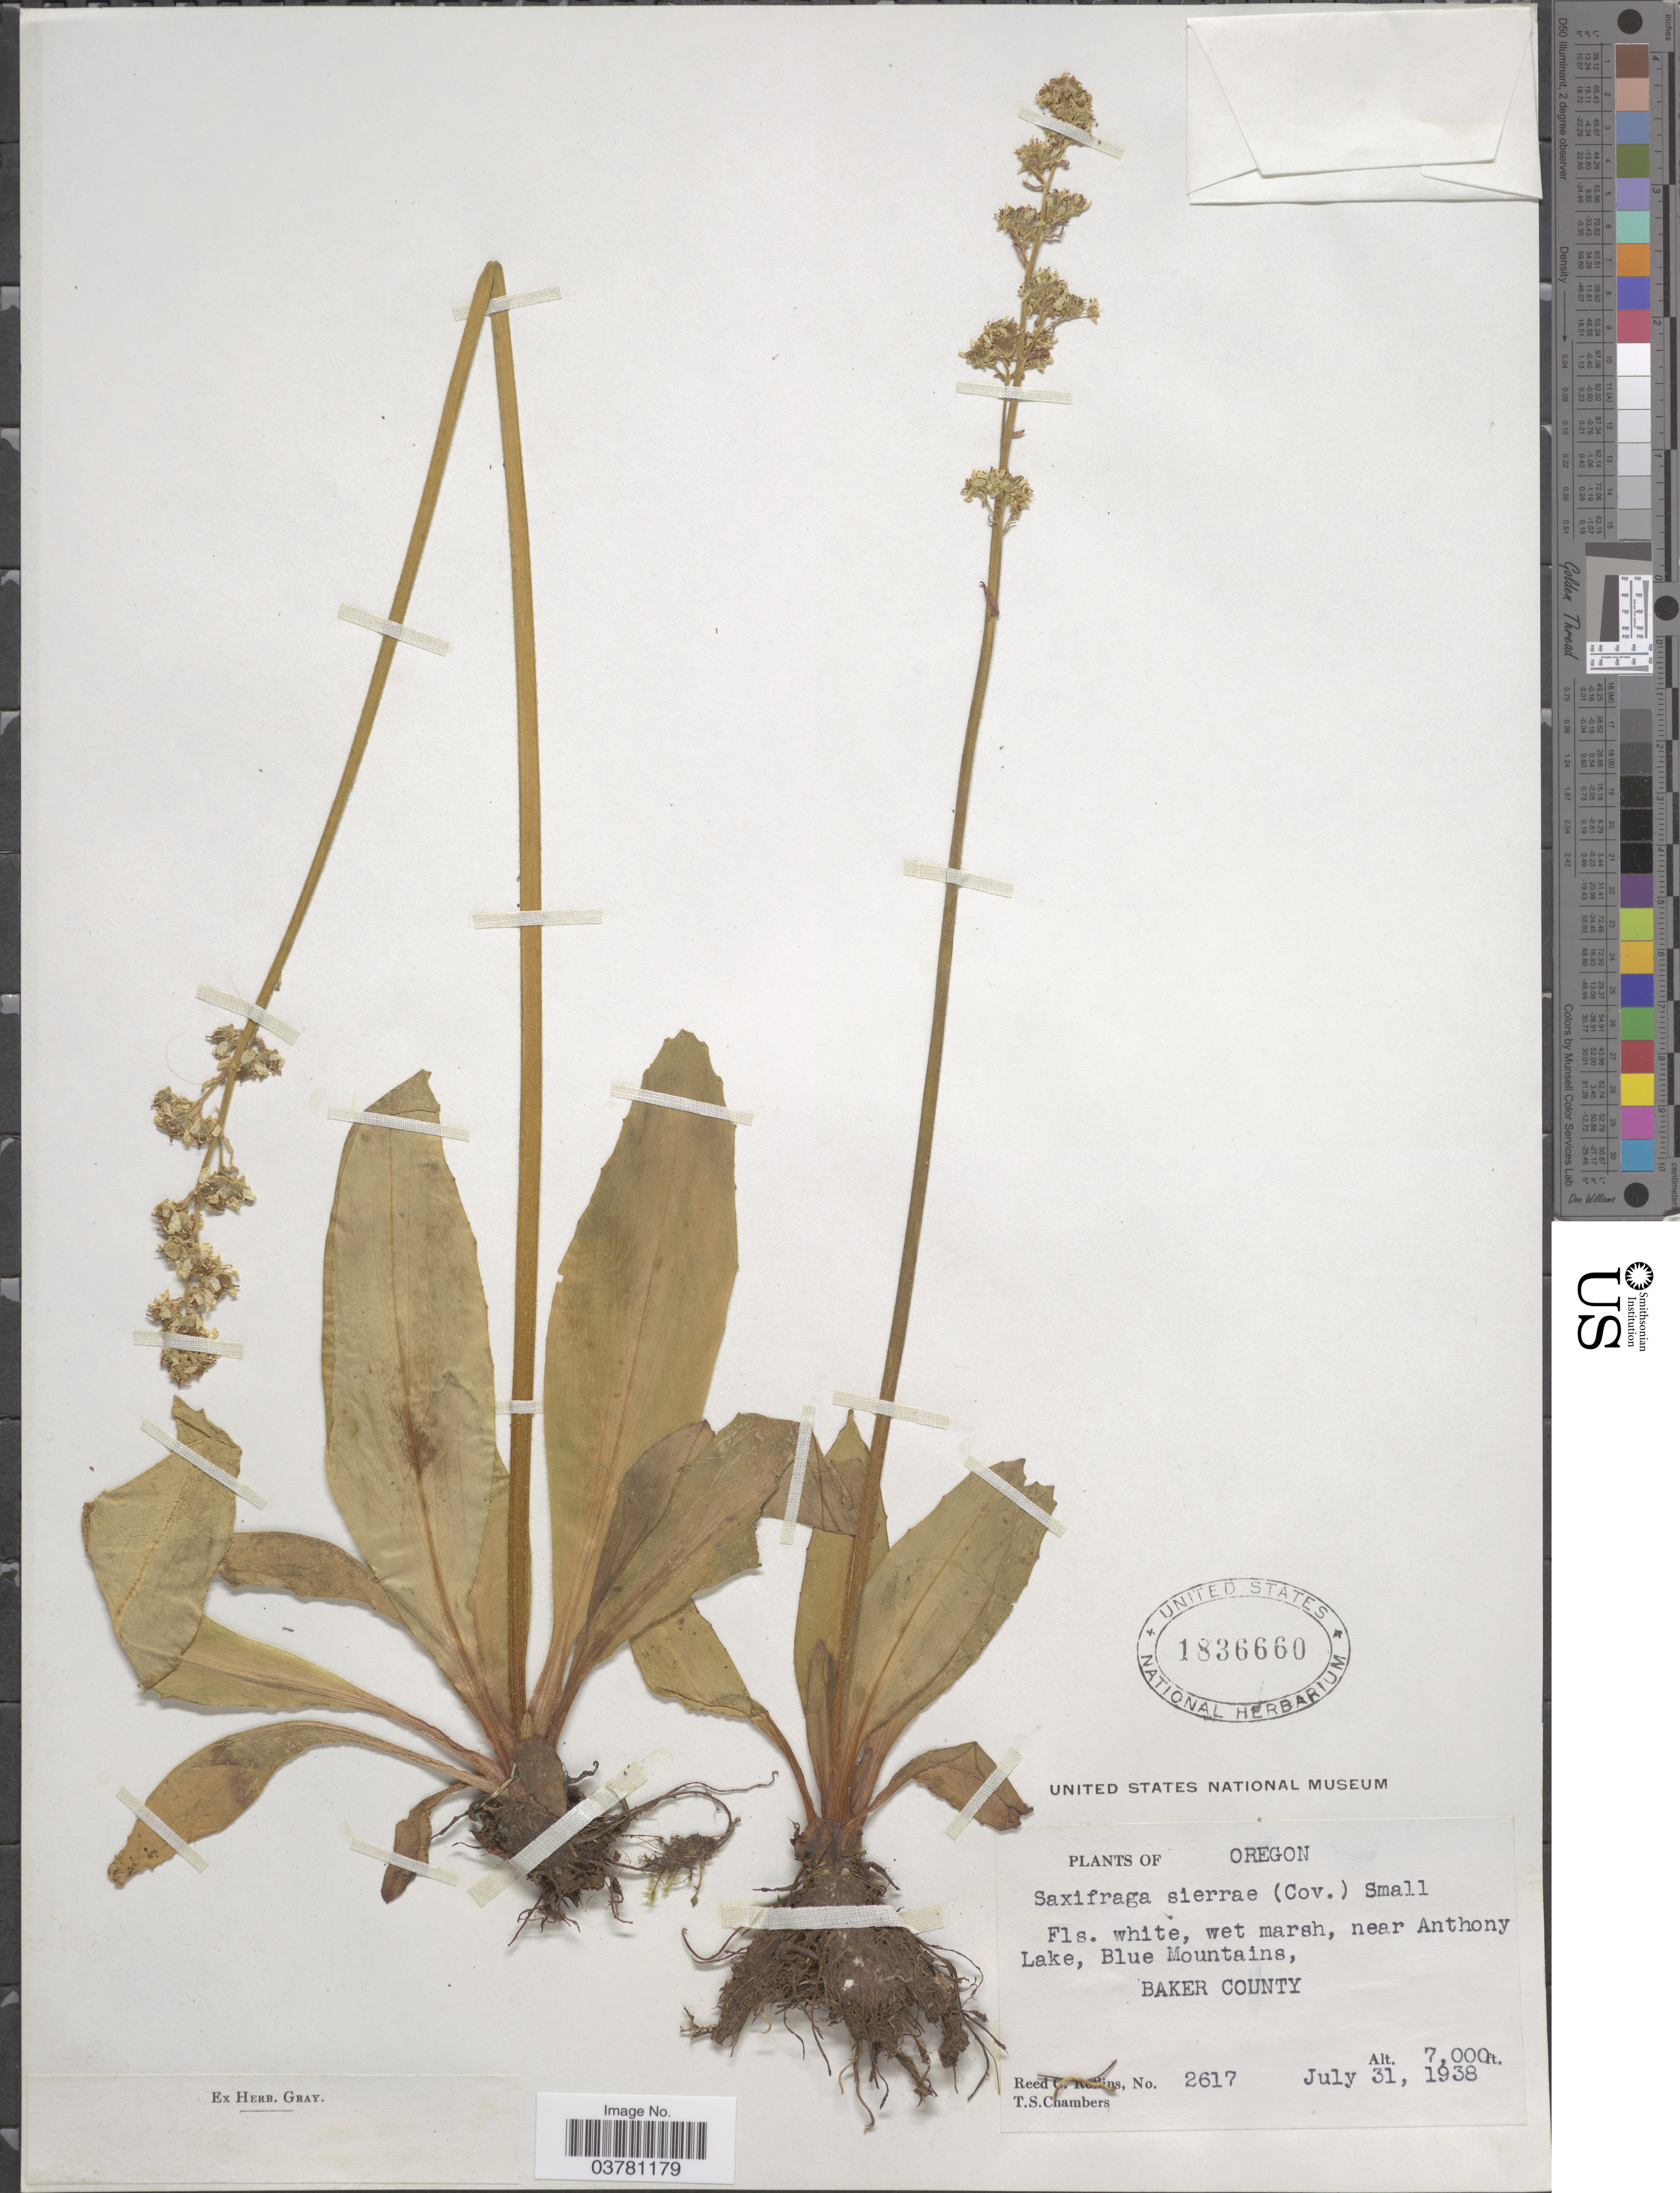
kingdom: Plantae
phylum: Tracheophyta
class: Magnoliopsida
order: Saxifragales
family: Saxifragaceae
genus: Micranthes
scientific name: Micranthes oregana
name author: (Howell) Small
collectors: R. C. Rollins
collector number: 2617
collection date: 1938-07-31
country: United States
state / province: Oregon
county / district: Baker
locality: Wet marsh, near Anthony Lake, Blue Mountains, Baker County.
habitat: wet marsh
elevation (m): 2134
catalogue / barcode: US 1836660